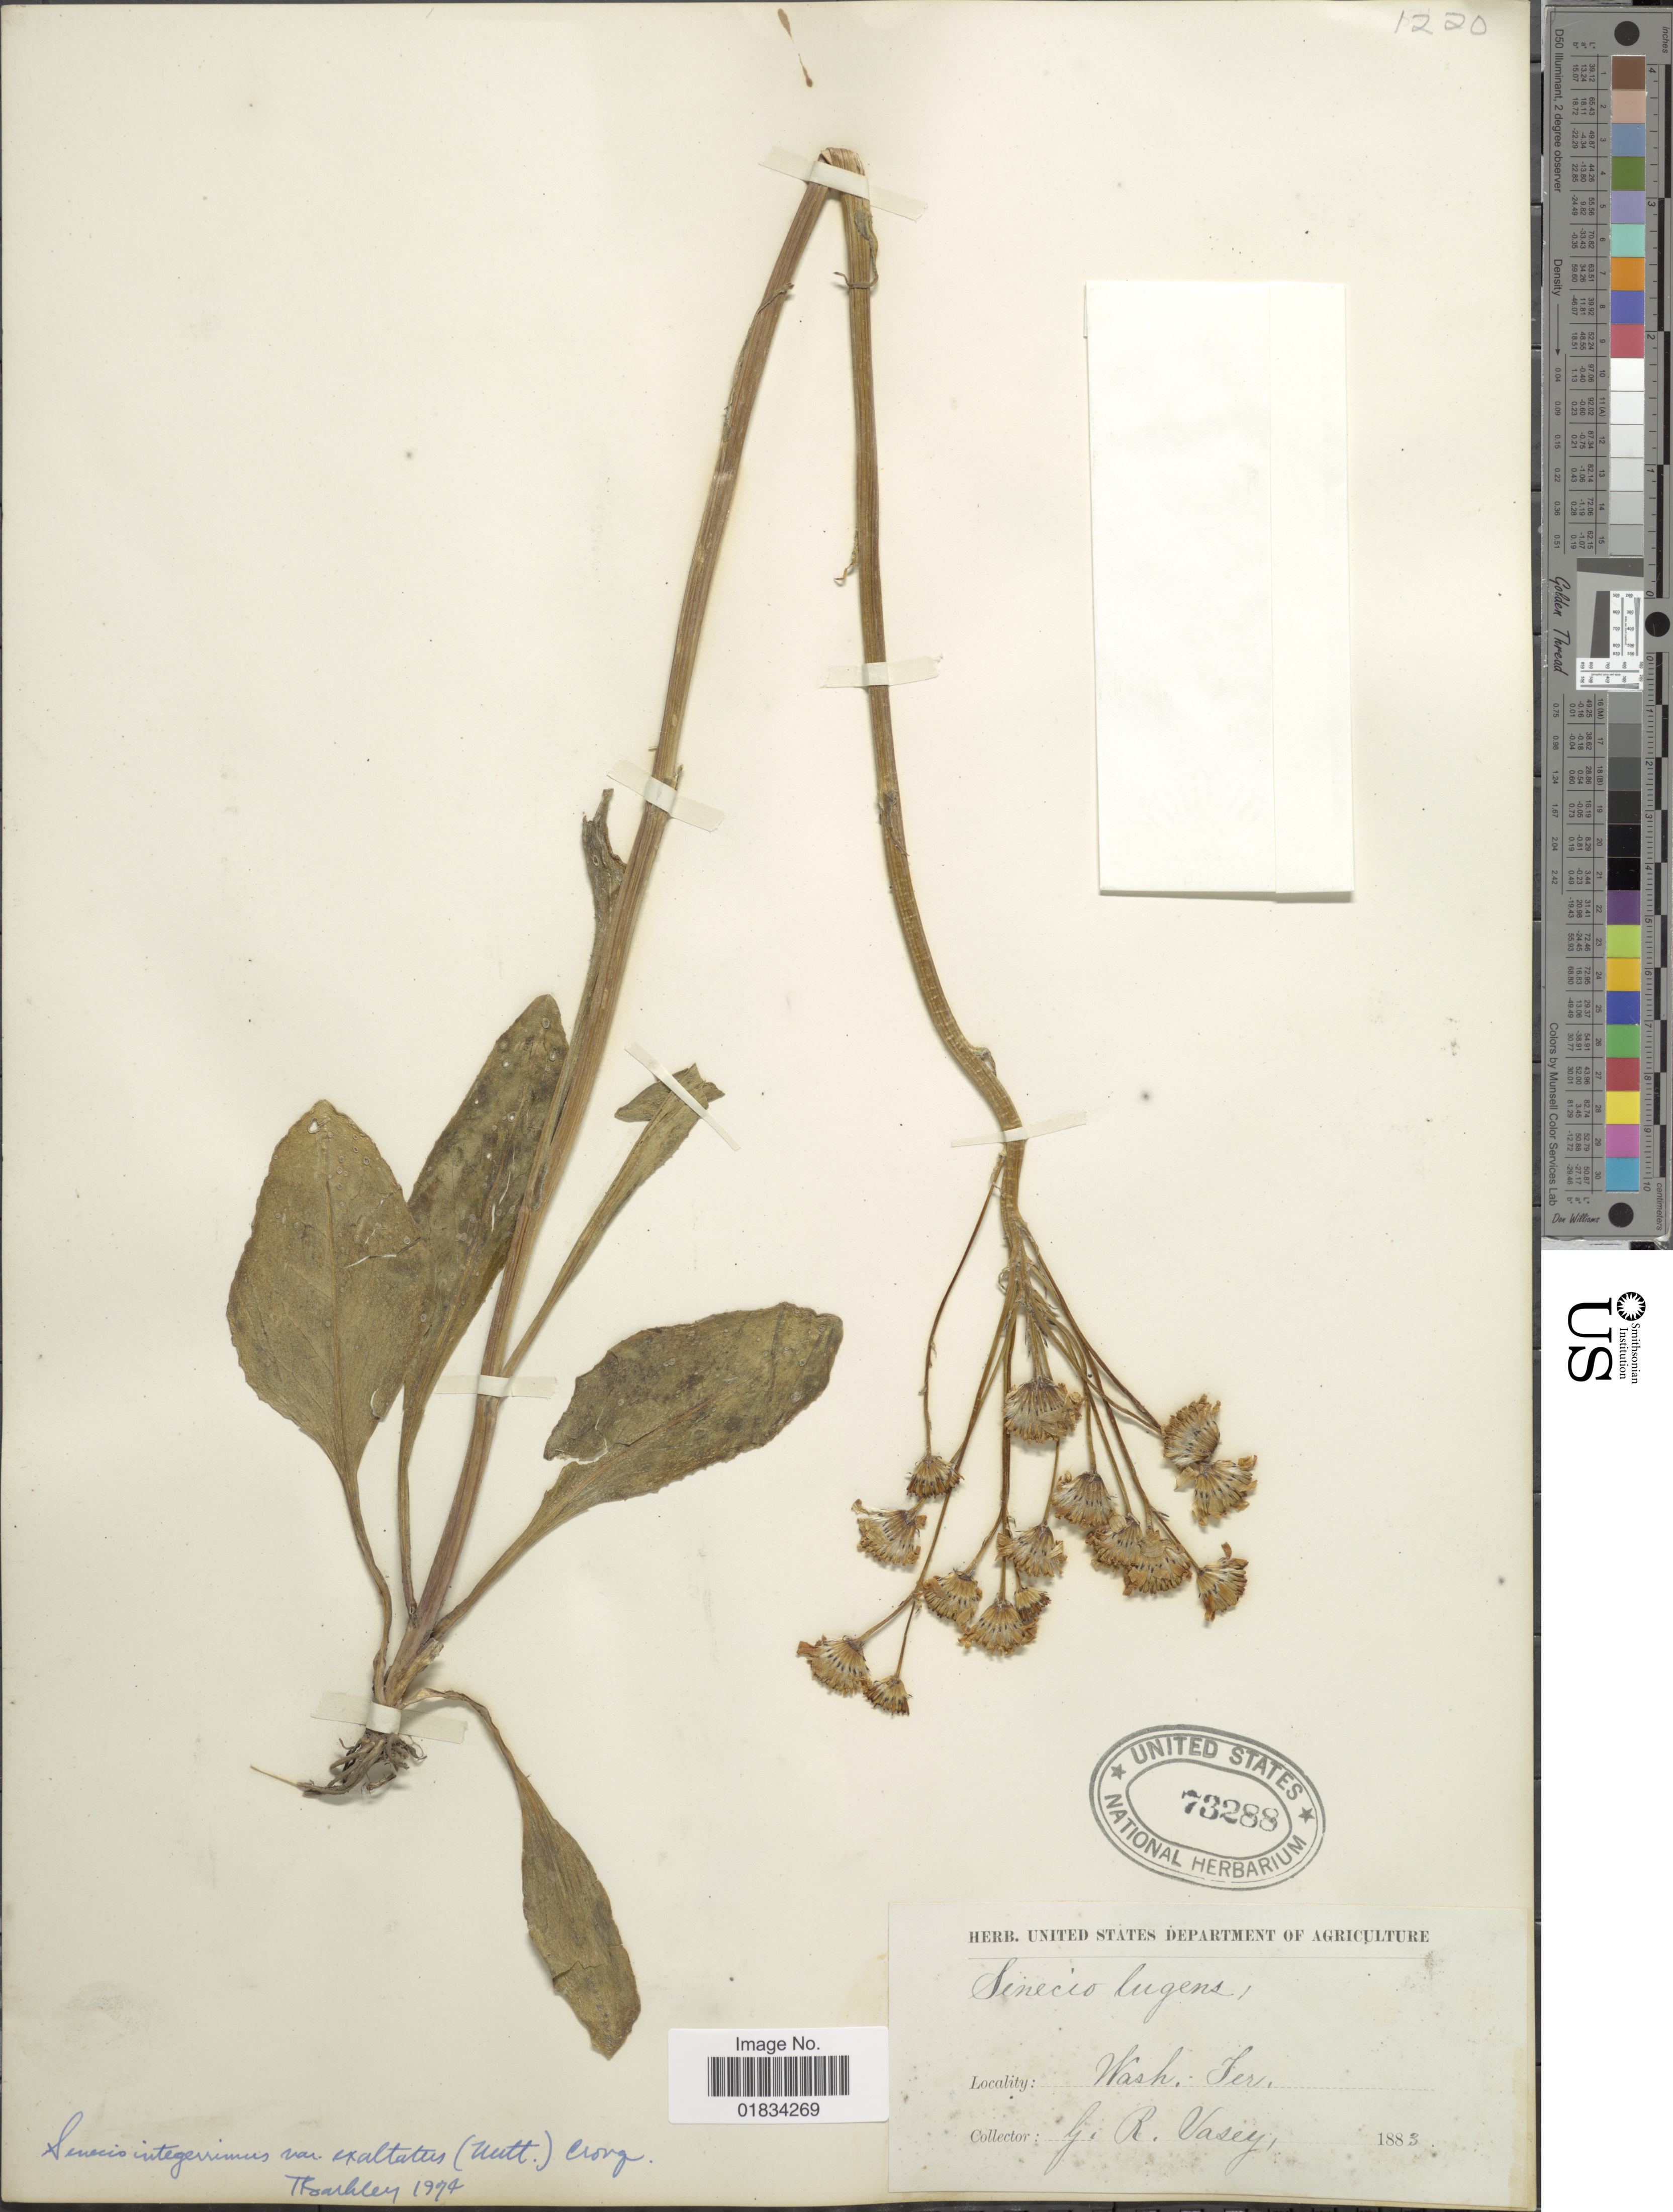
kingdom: Plantae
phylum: Tracheophyta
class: Magnoliopsida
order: Asterales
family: Asteraceae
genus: Senecio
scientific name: Senecio integerrimus var. exaltatus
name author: (Nutt.) Cronq.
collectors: G. R. Vasey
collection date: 1883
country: United States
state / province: Washington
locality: Ter.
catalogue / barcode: US 73288